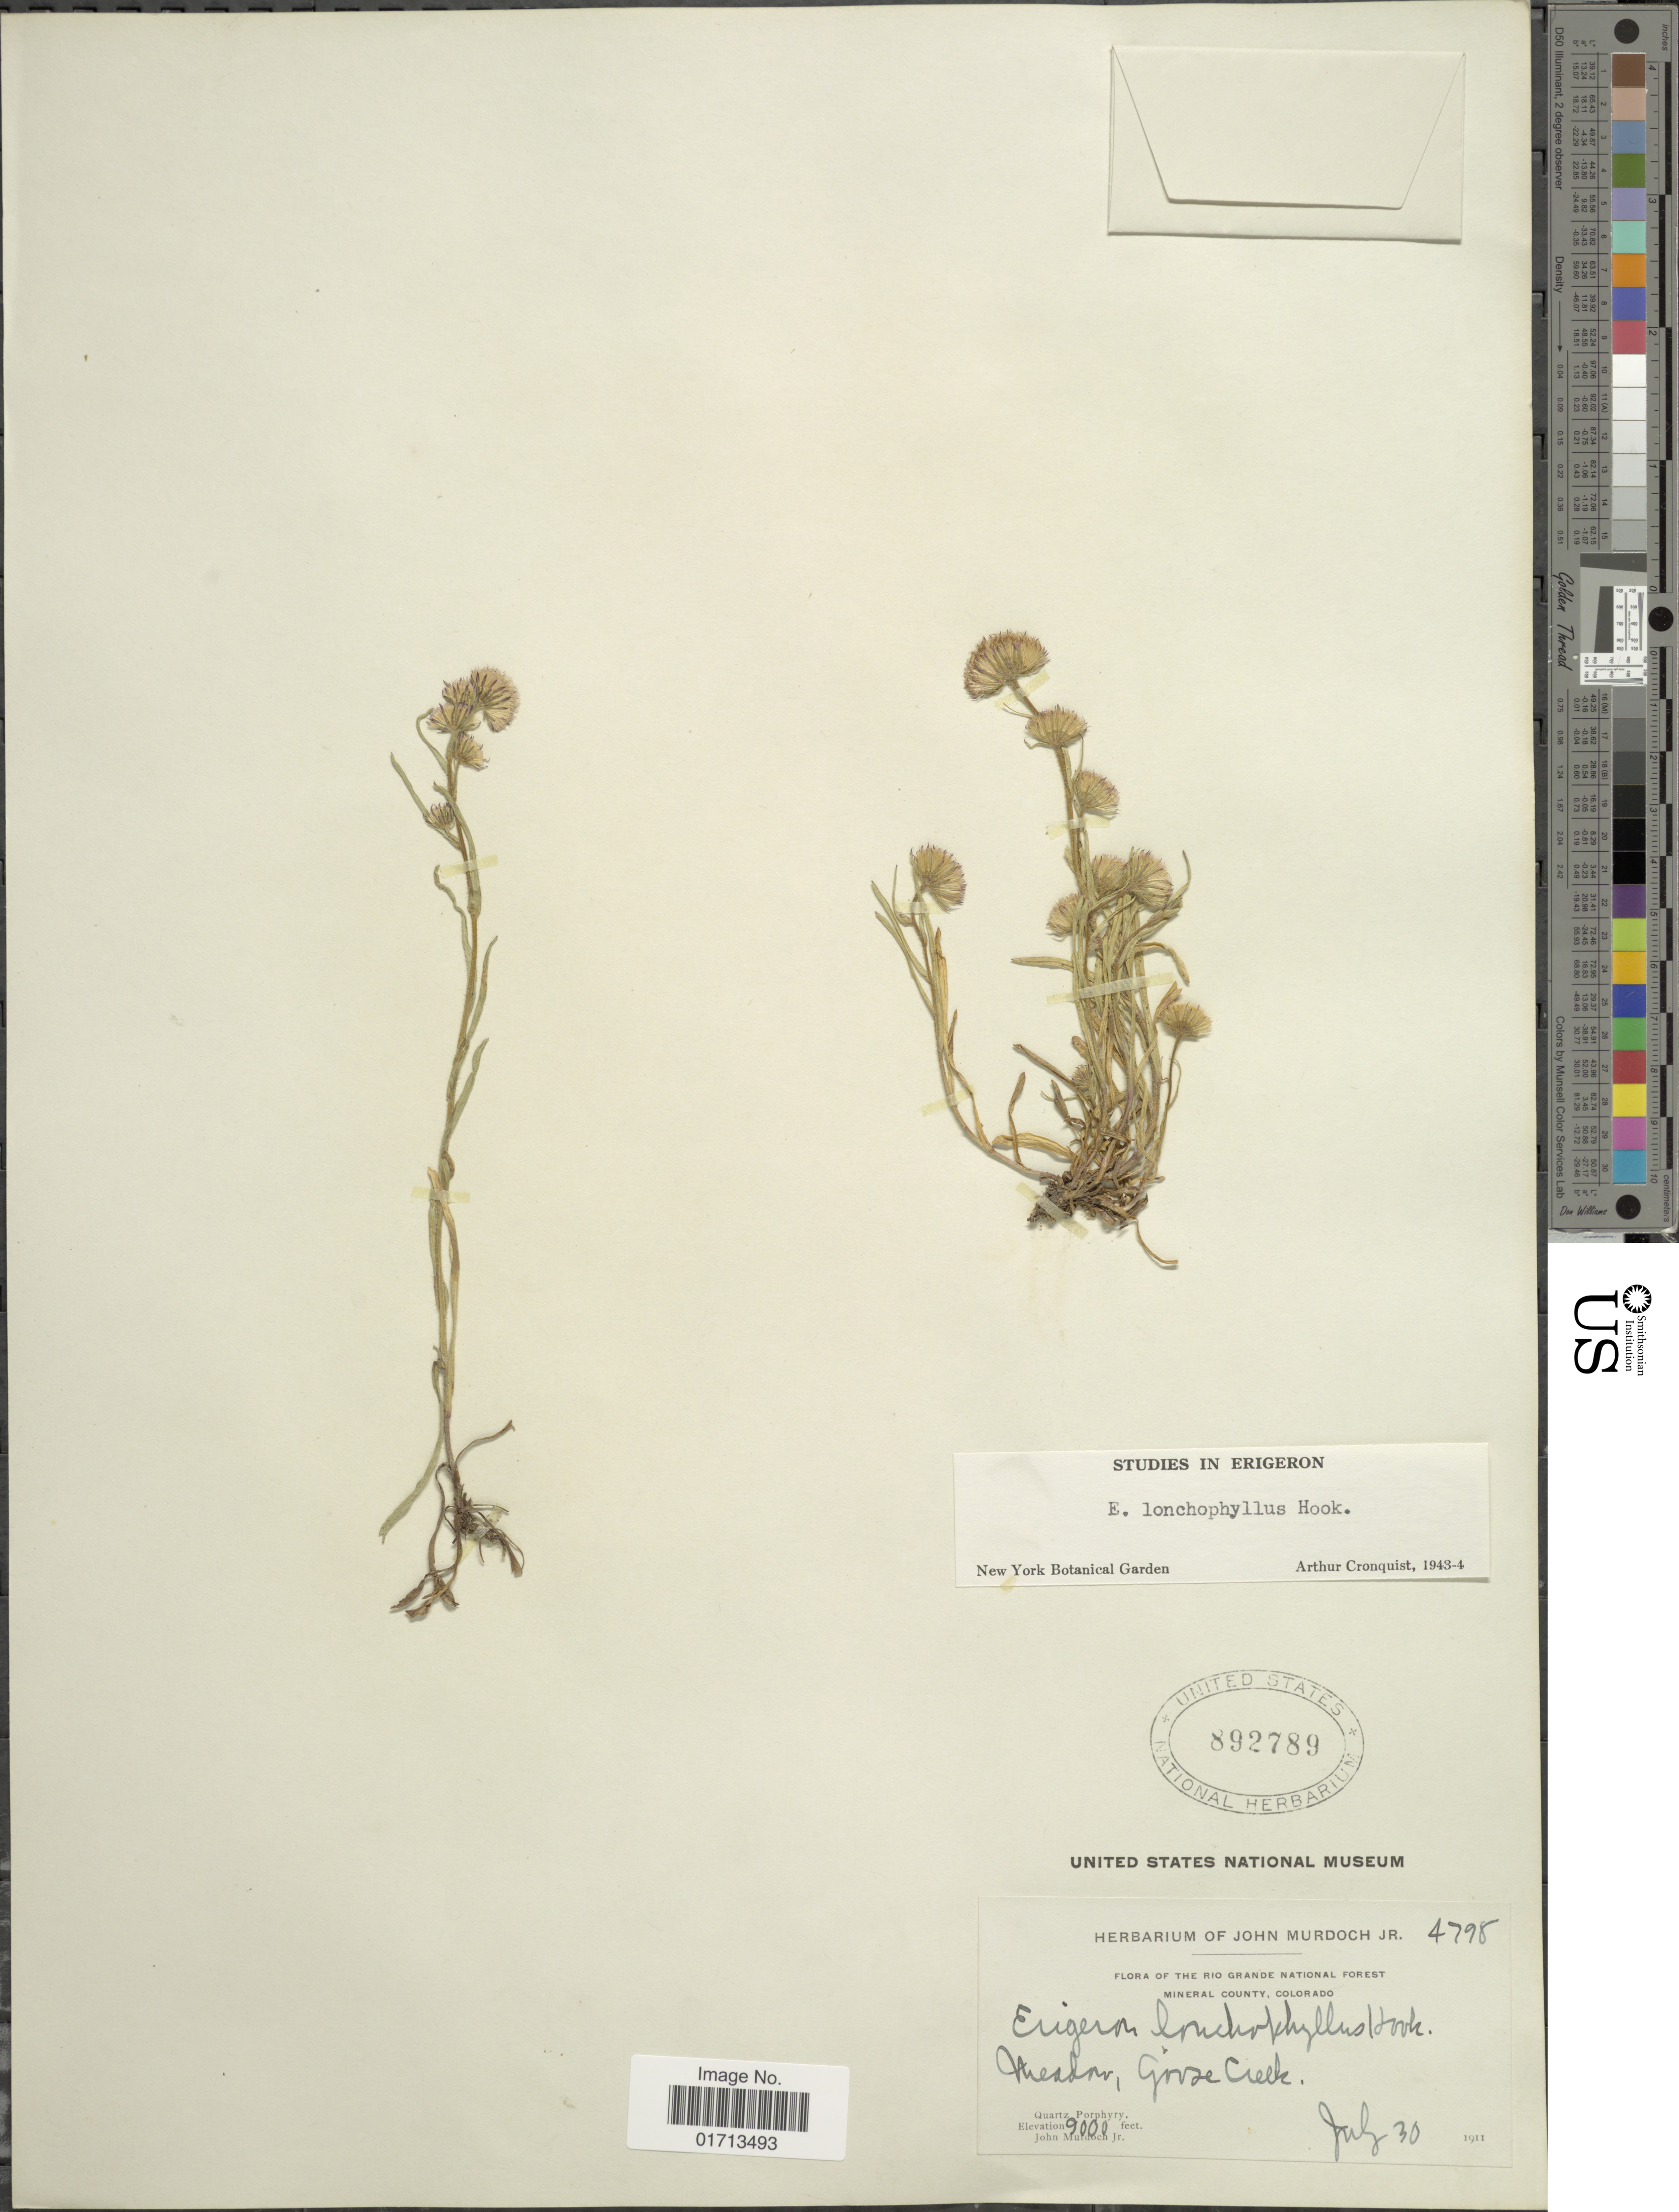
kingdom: Plantae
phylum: Tracheophyta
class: Magnoliopsida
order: Asterales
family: Asteraceae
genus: Erigeron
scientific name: Erigeron lonchophyllus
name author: Hook.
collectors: J. Murdoch Jr.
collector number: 4798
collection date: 1911-07-30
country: United States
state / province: Colorado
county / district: Mineral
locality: Rio Grande National Forest. Mineral County. Meadow, Goose Creek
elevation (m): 2743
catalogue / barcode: US 892789